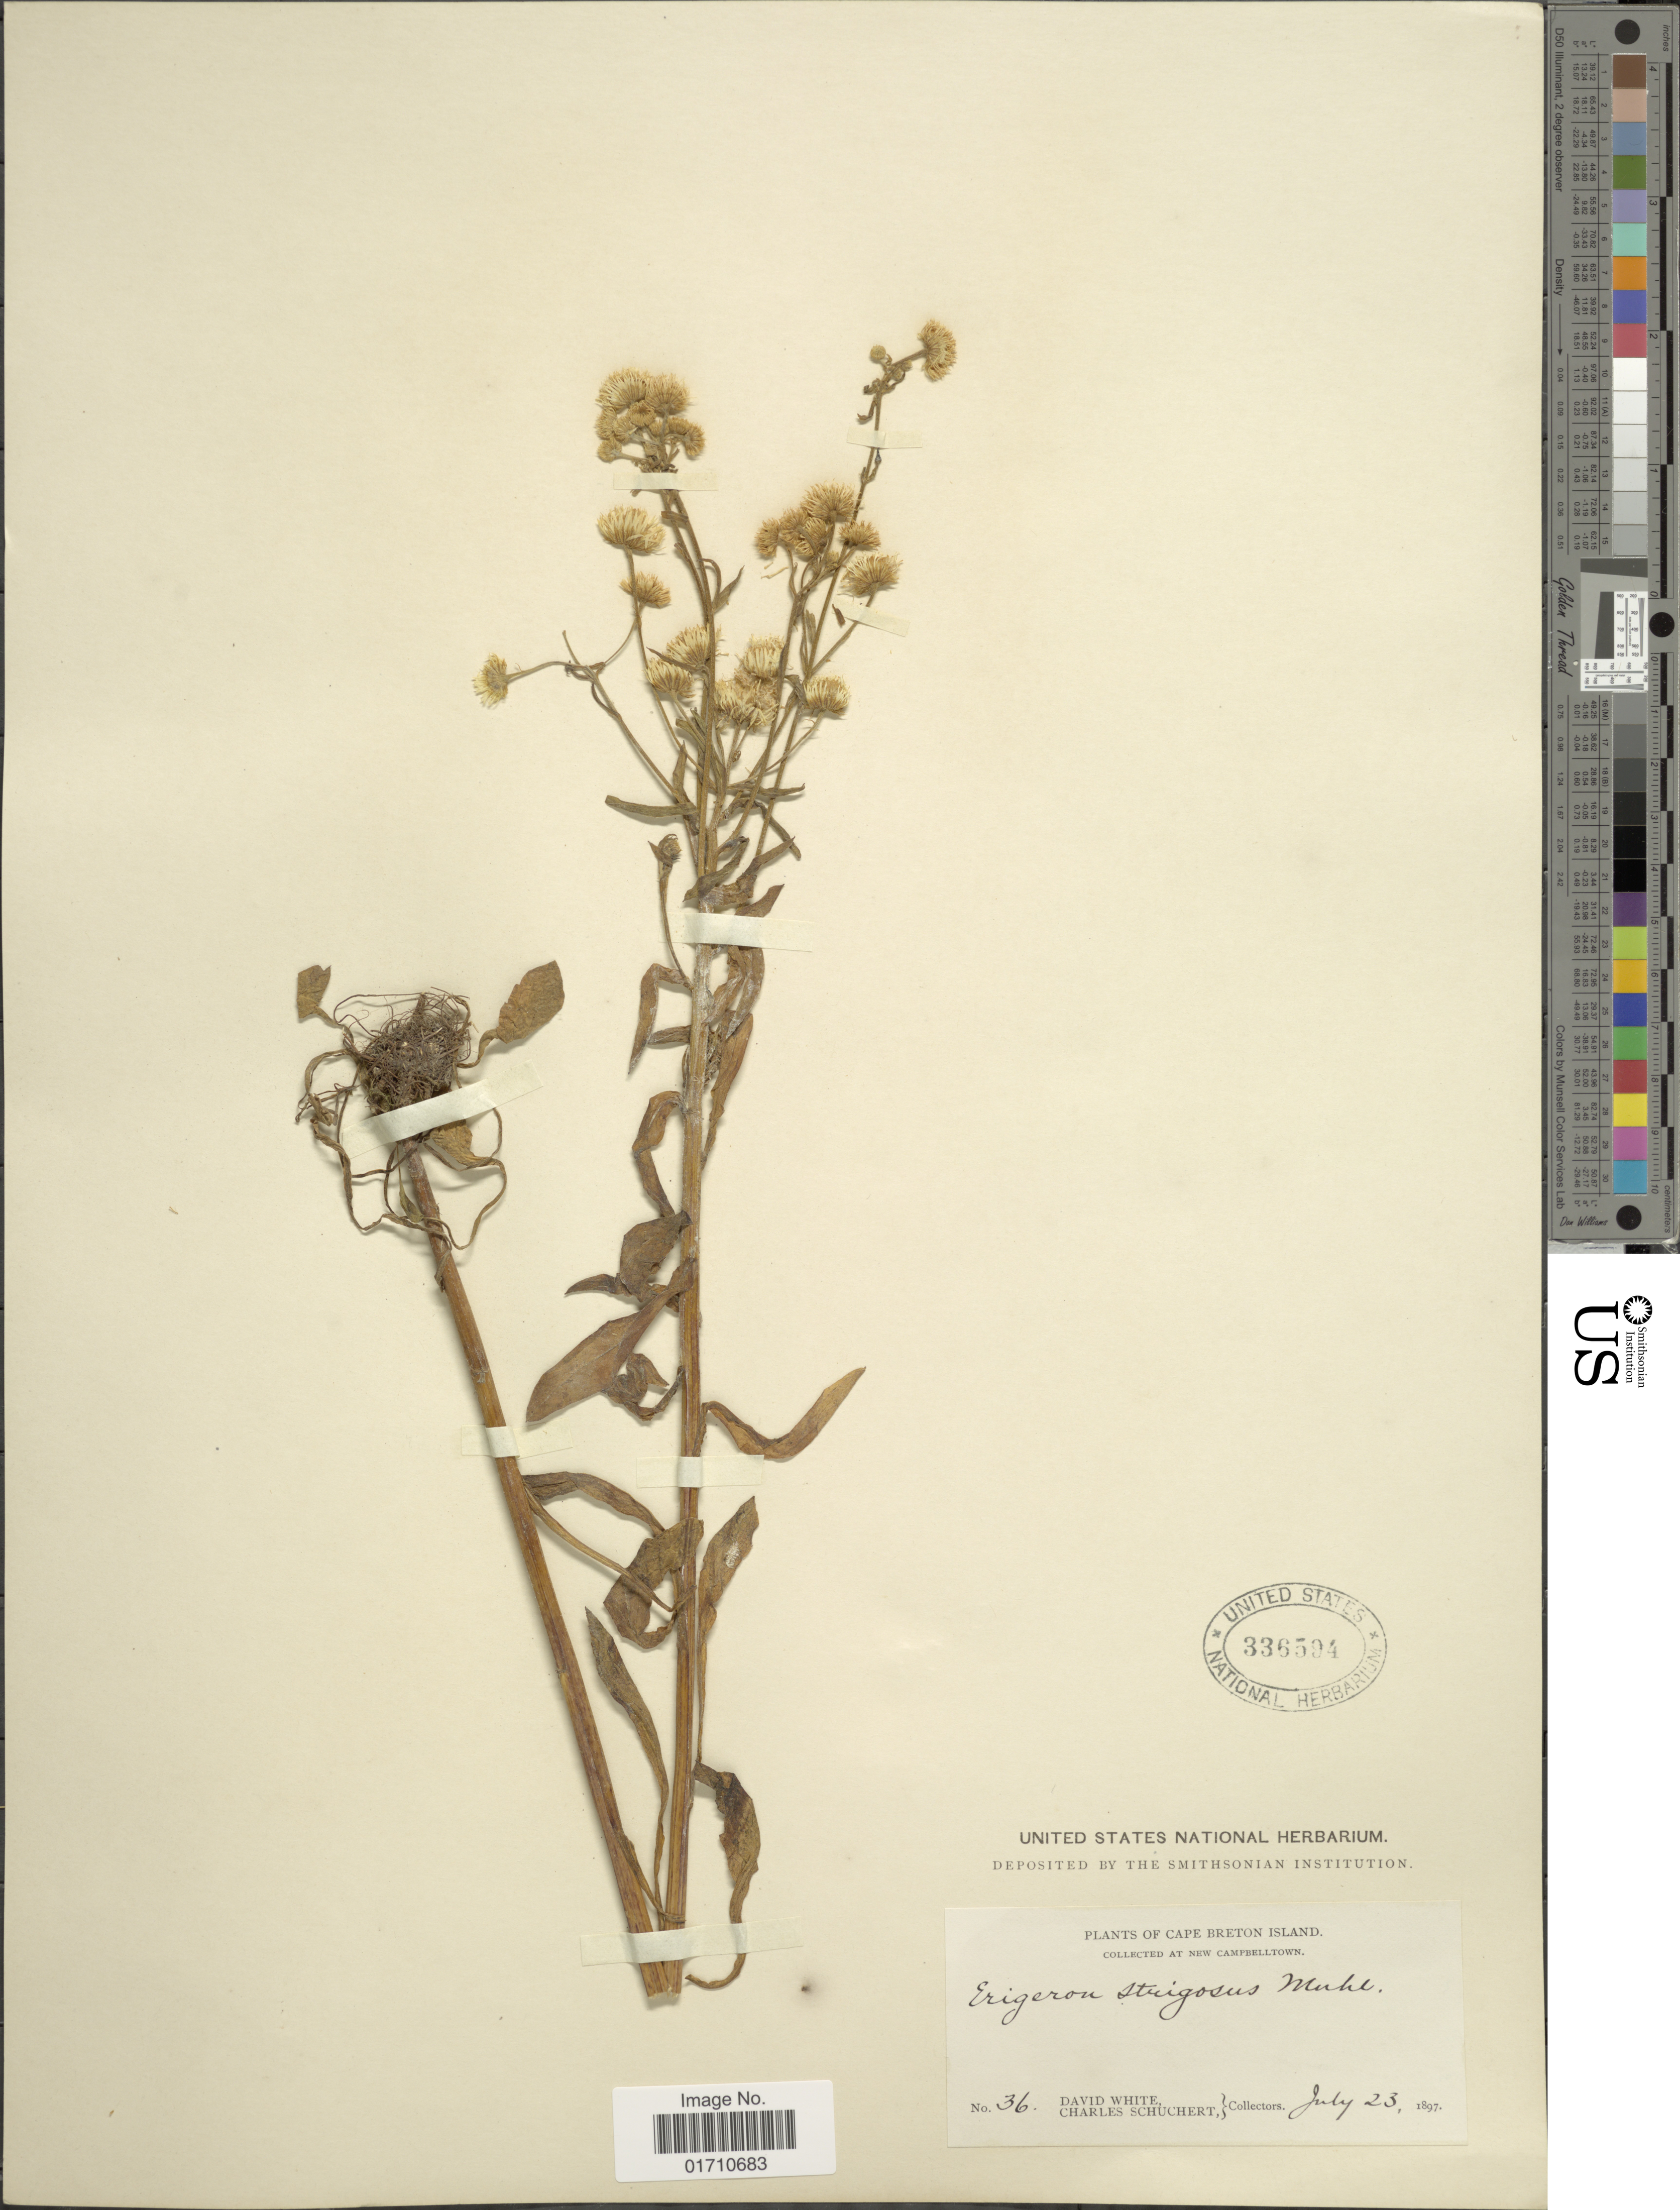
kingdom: Plantae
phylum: Tracheophyta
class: Magnoliopsida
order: Asterales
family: Asteraceae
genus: Erigeron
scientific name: Erigeron annuus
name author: (L.) Pers.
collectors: D. White & C. Schuchert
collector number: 36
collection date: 1897-07-23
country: Canada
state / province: Nova Scotia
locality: Cape Breton Island, At New Campbelltown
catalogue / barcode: US 336594